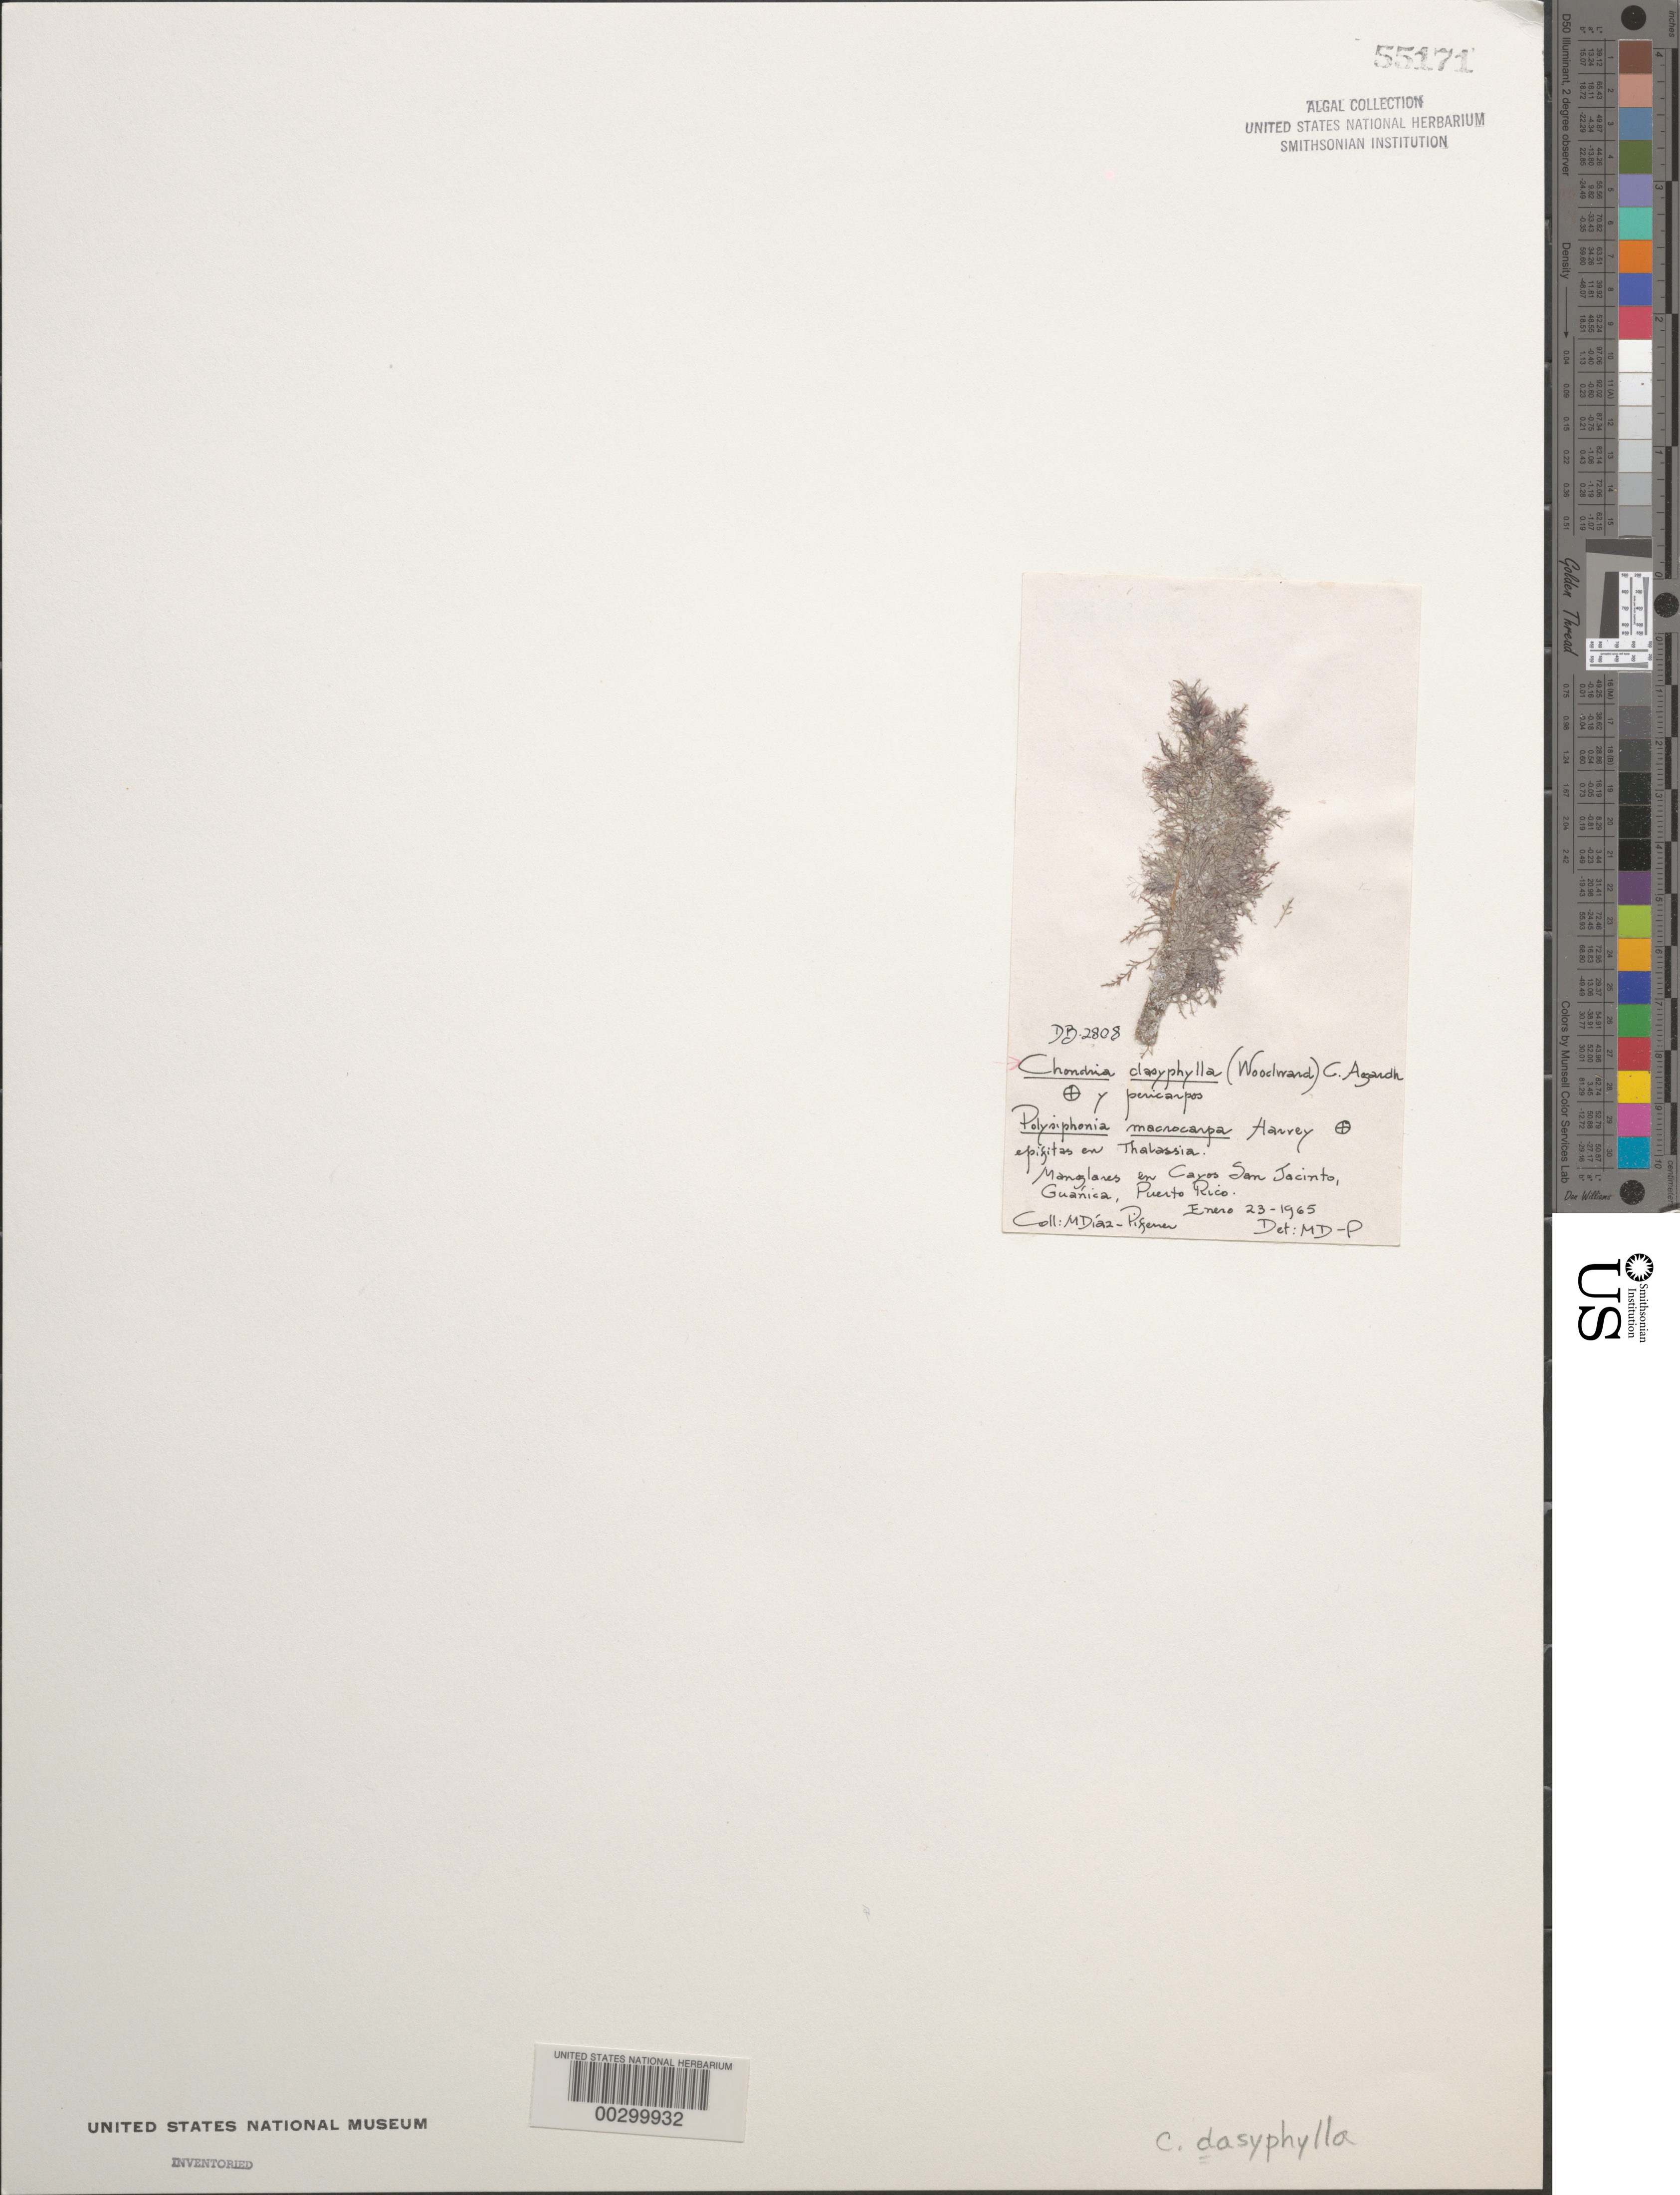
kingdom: Plantae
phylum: Rhodophyta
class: Florideophyceae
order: Ceramiales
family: Rhodomelaceae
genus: Chondria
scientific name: Chondria dasyphylla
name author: (Woodw.) C. Agardh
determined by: Diaz-Piferrer, M.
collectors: M. Diaz-Piferrer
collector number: Db-2808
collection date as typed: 23 Jan 1965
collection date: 1965-01-23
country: Puerto Rico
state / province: Guanica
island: Cayos de San Jacinto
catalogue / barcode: US 55171